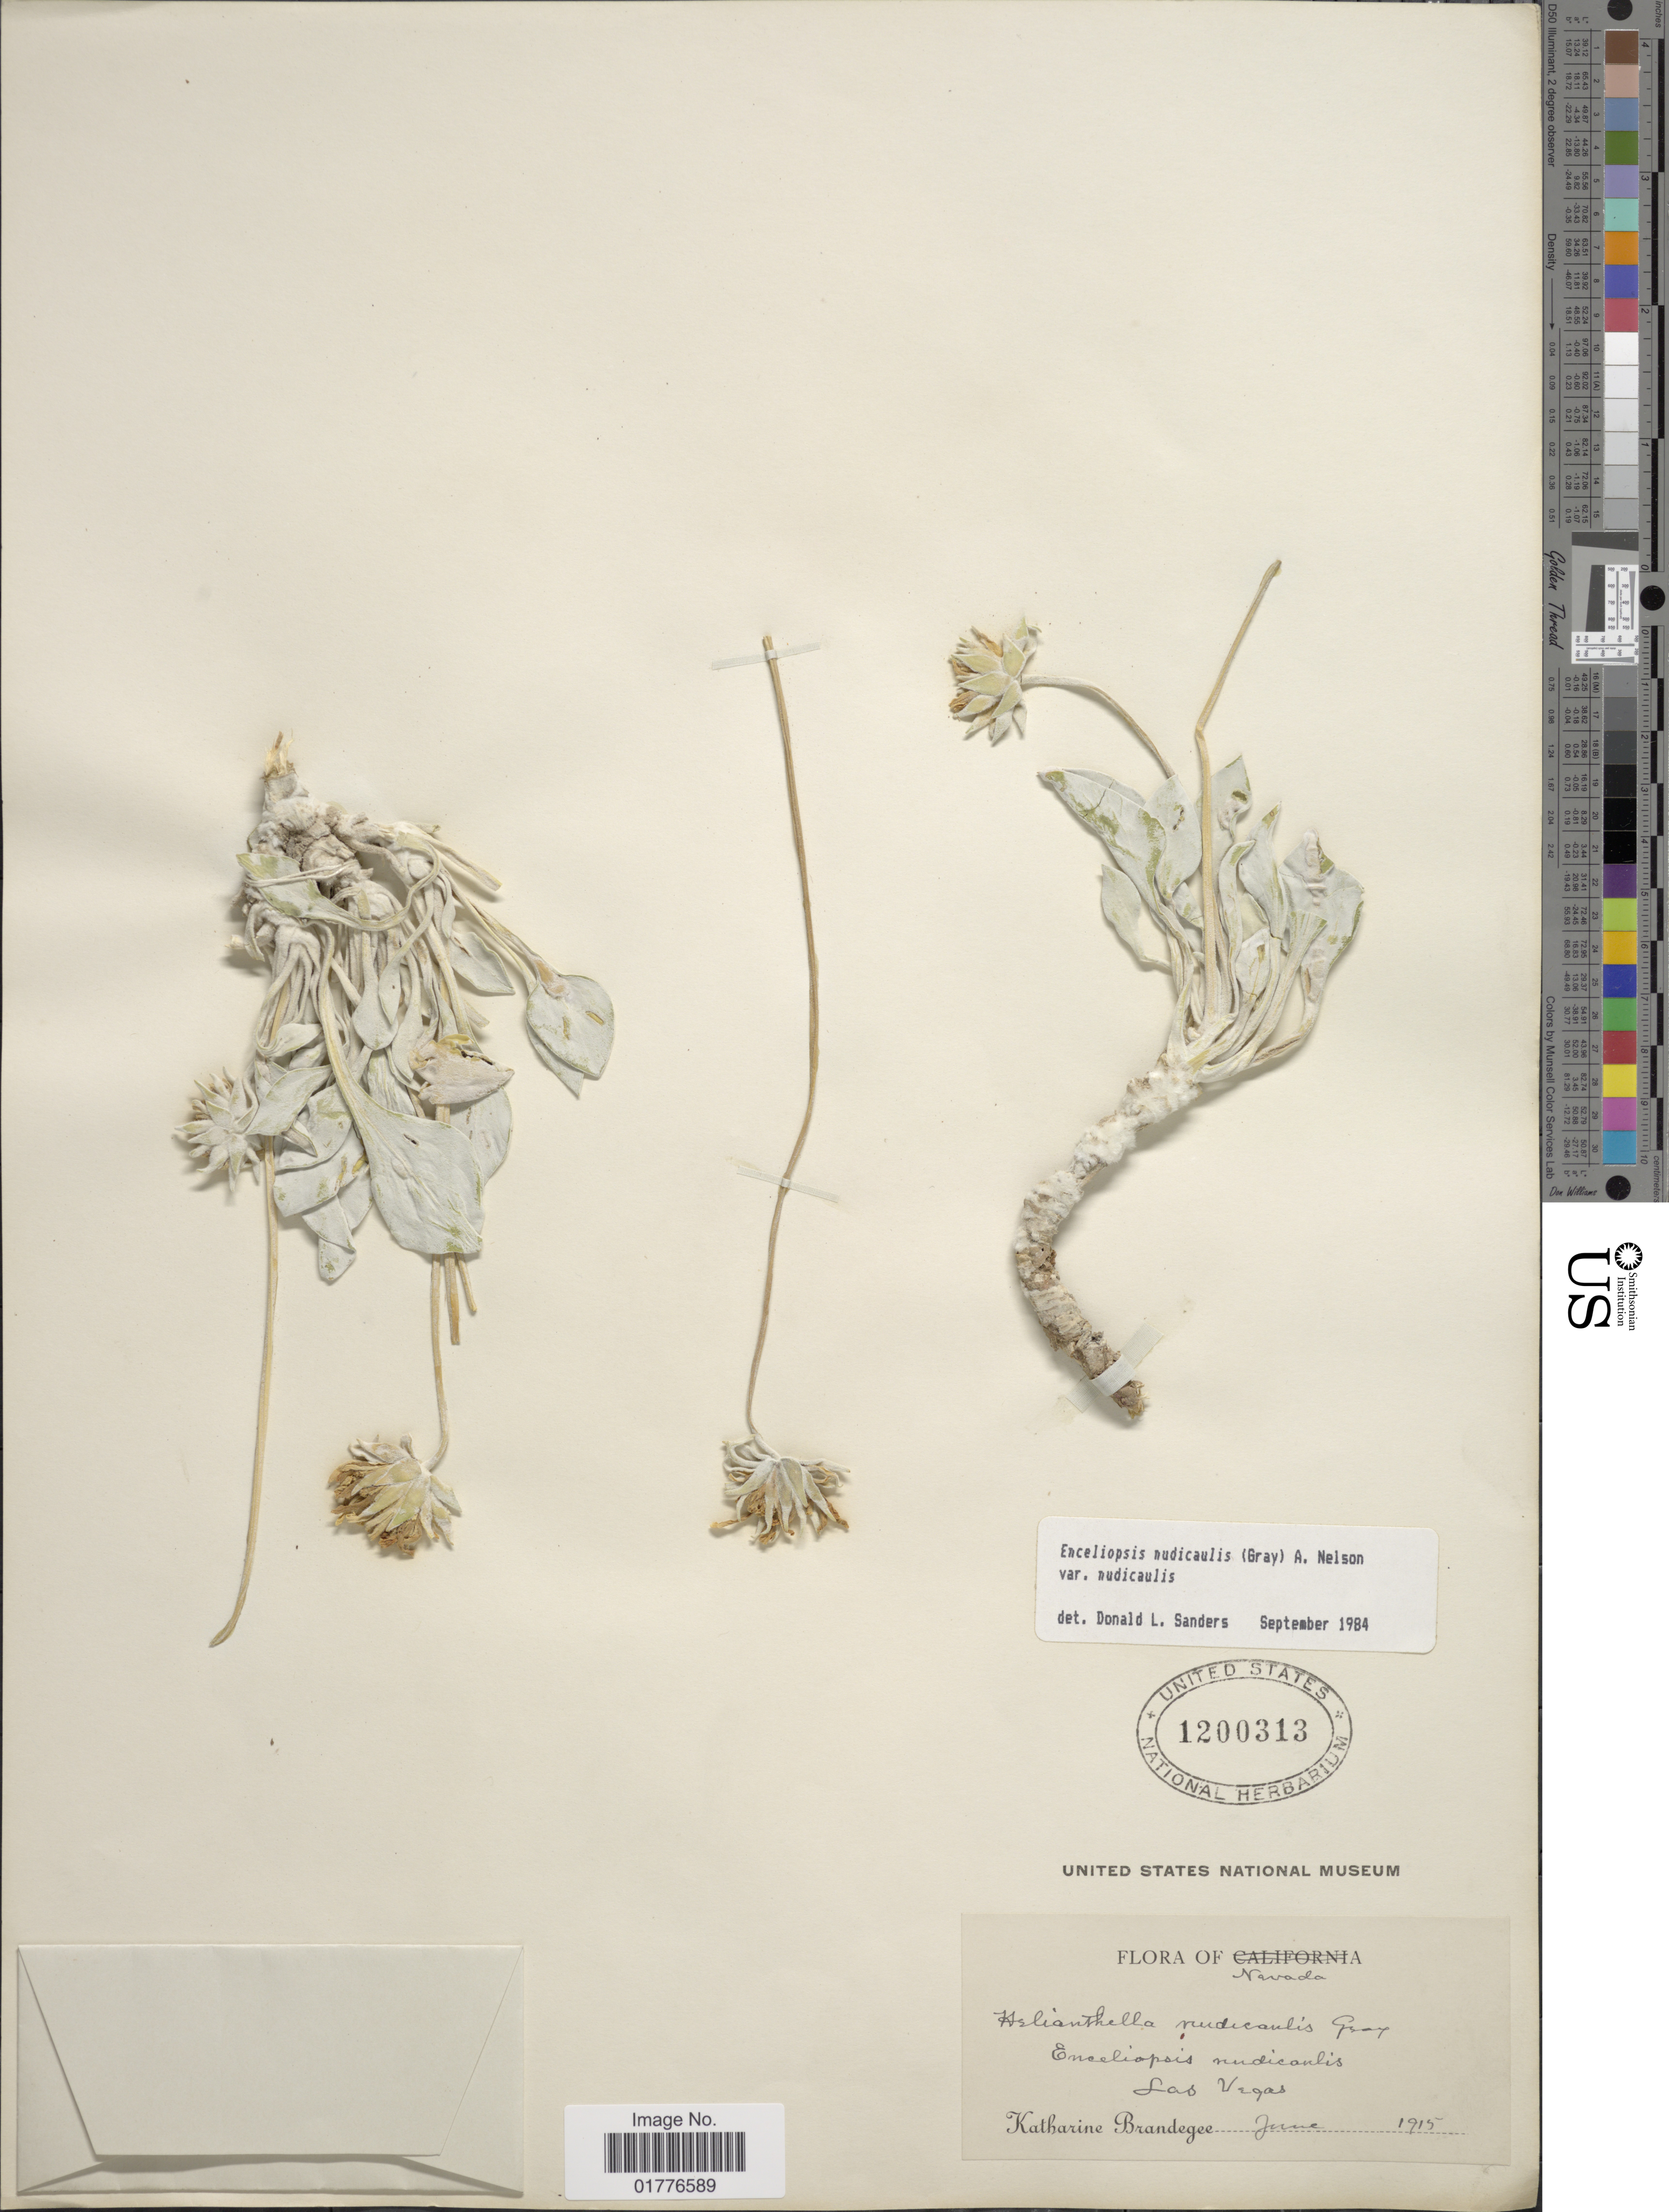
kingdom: Plantae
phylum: Tracheophyta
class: Magnoliopsida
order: Asterales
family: Asteraceae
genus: Enceliopsis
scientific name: Enceliopsis nudicaulis var. nudicaulis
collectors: M. K. Brandegee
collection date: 1915-06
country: United States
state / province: Nevada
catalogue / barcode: US 1200313